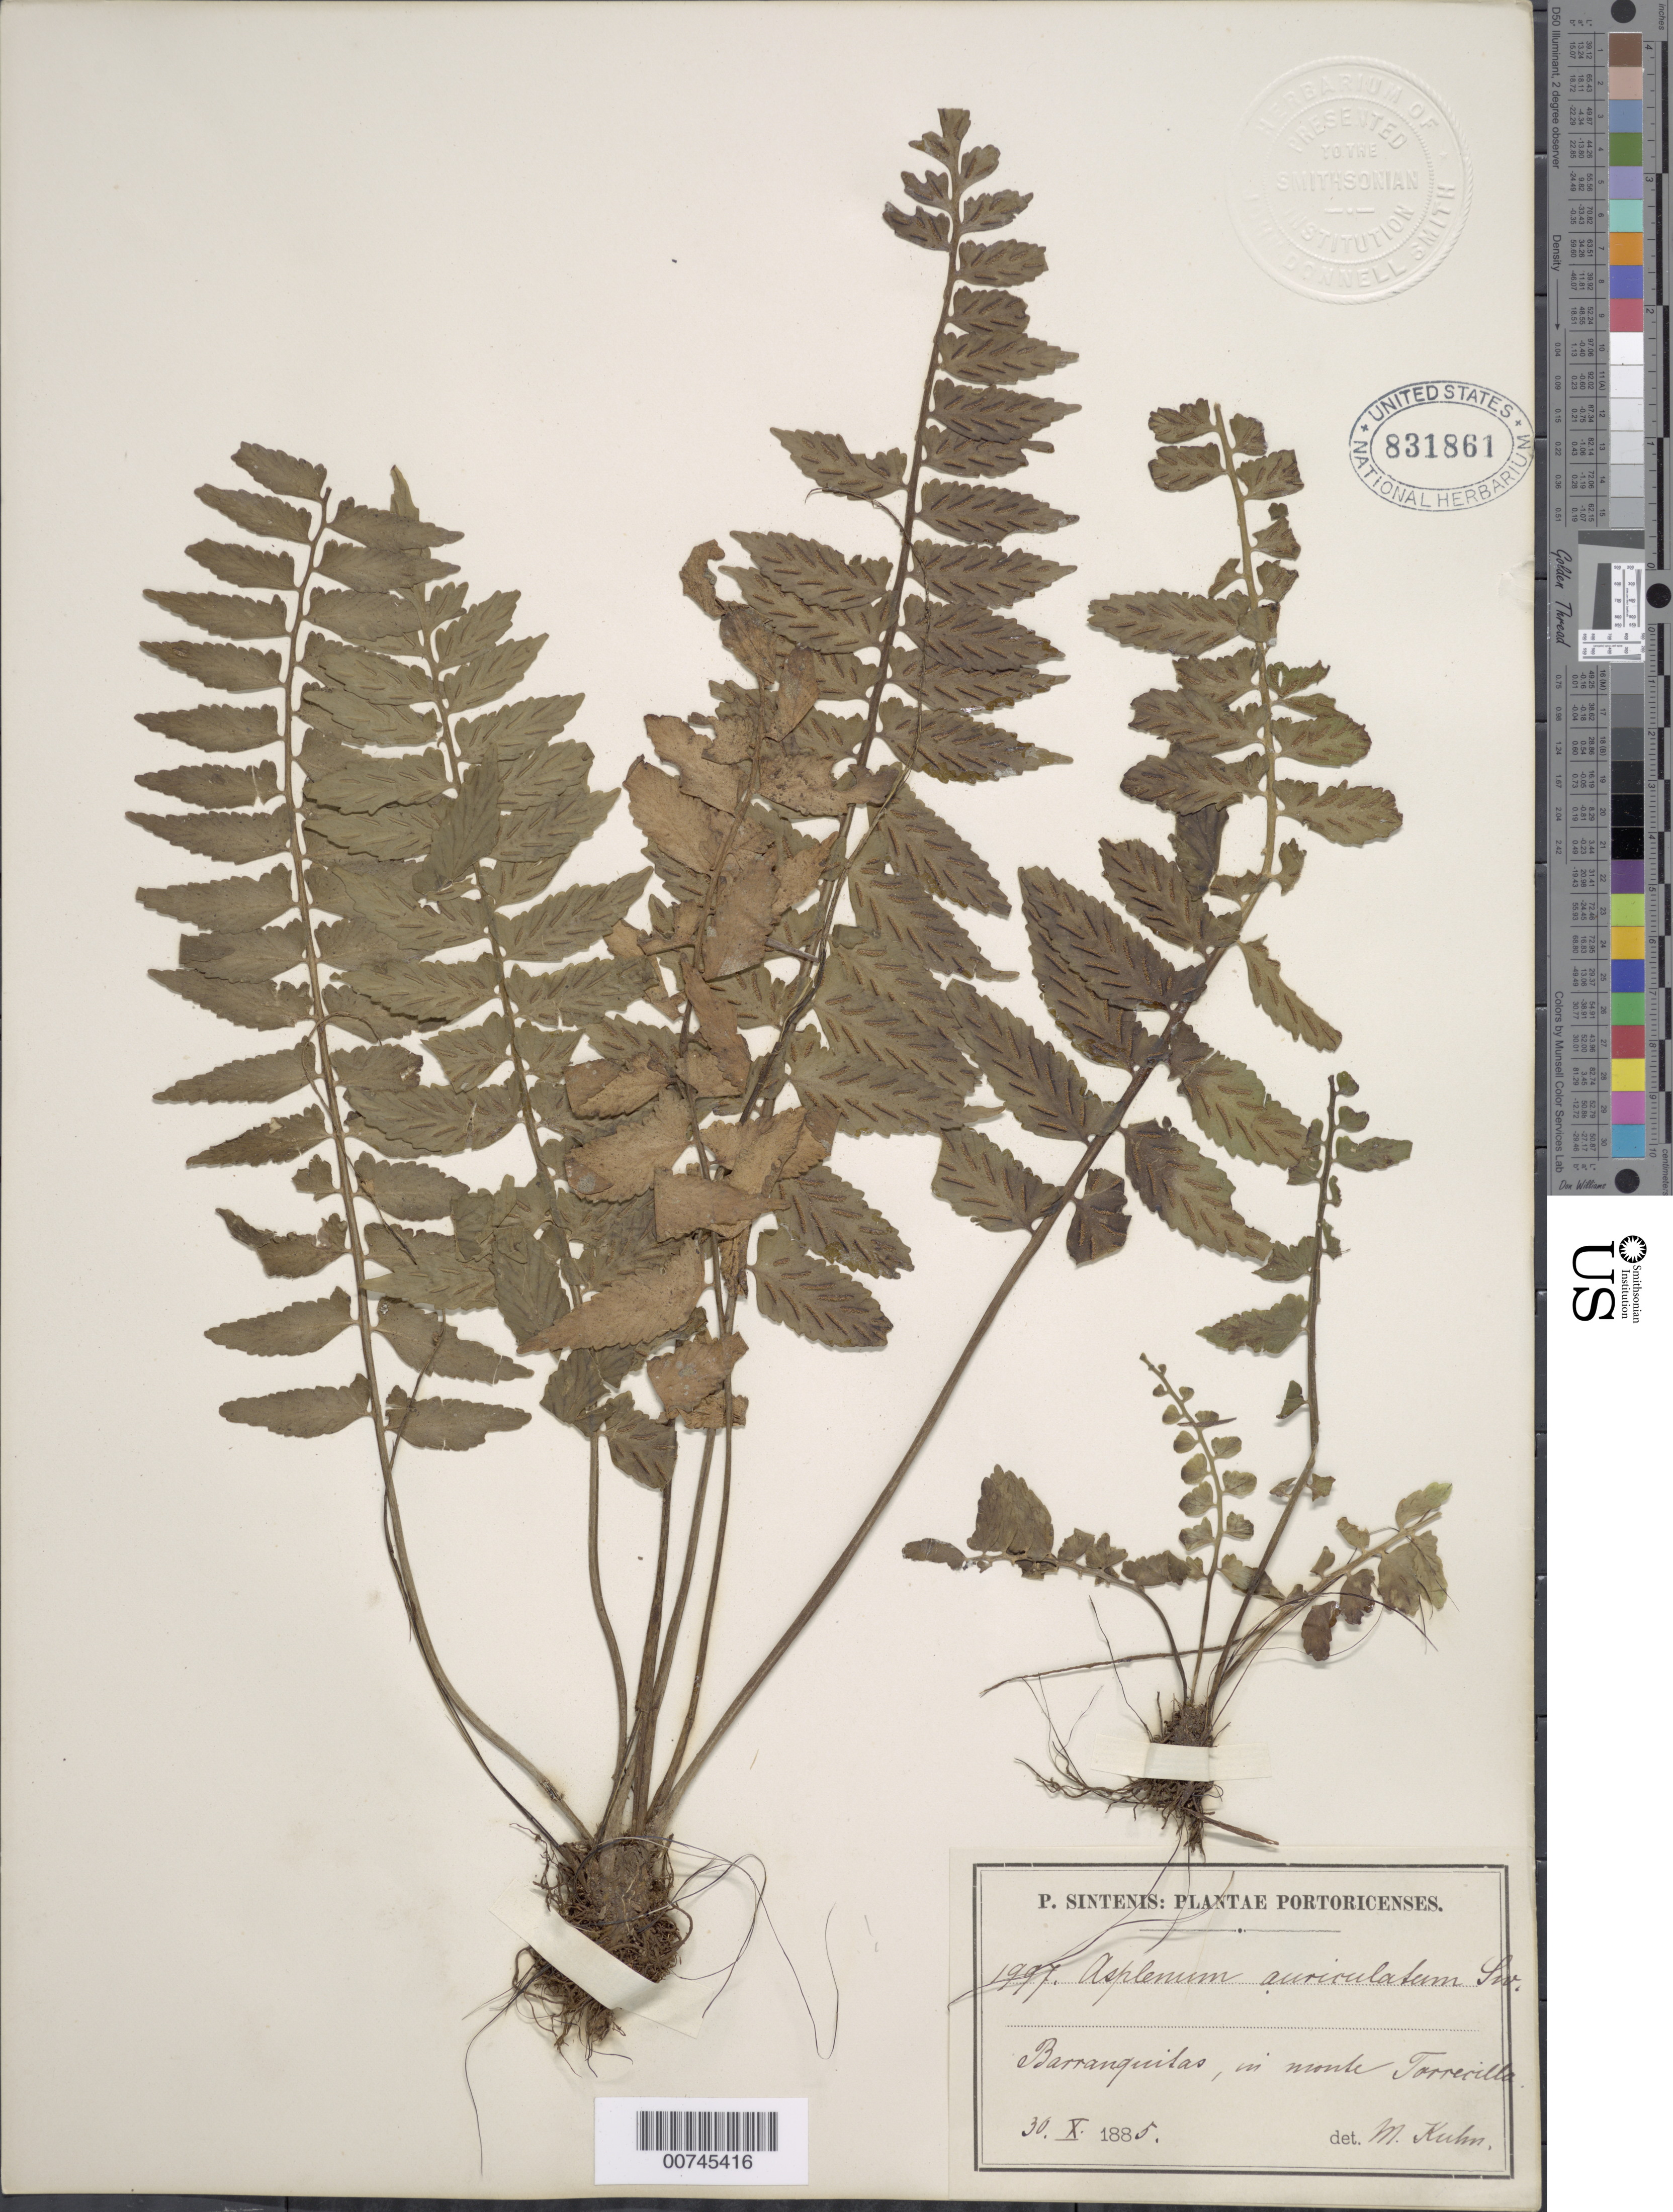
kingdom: Plantae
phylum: Tracheophyta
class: Polypodiopsida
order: Polypodiales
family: Aspleniaceae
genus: Asplenium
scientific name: Asplenium auriculatum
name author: Sw.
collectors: P. Sintenis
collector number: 1997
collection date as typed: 30 Oct 1885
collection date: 1885-10-30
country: Puerto Rico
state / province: Barranquitas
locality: Barranquitas, in monte Torrecilla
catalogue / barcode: US 831861